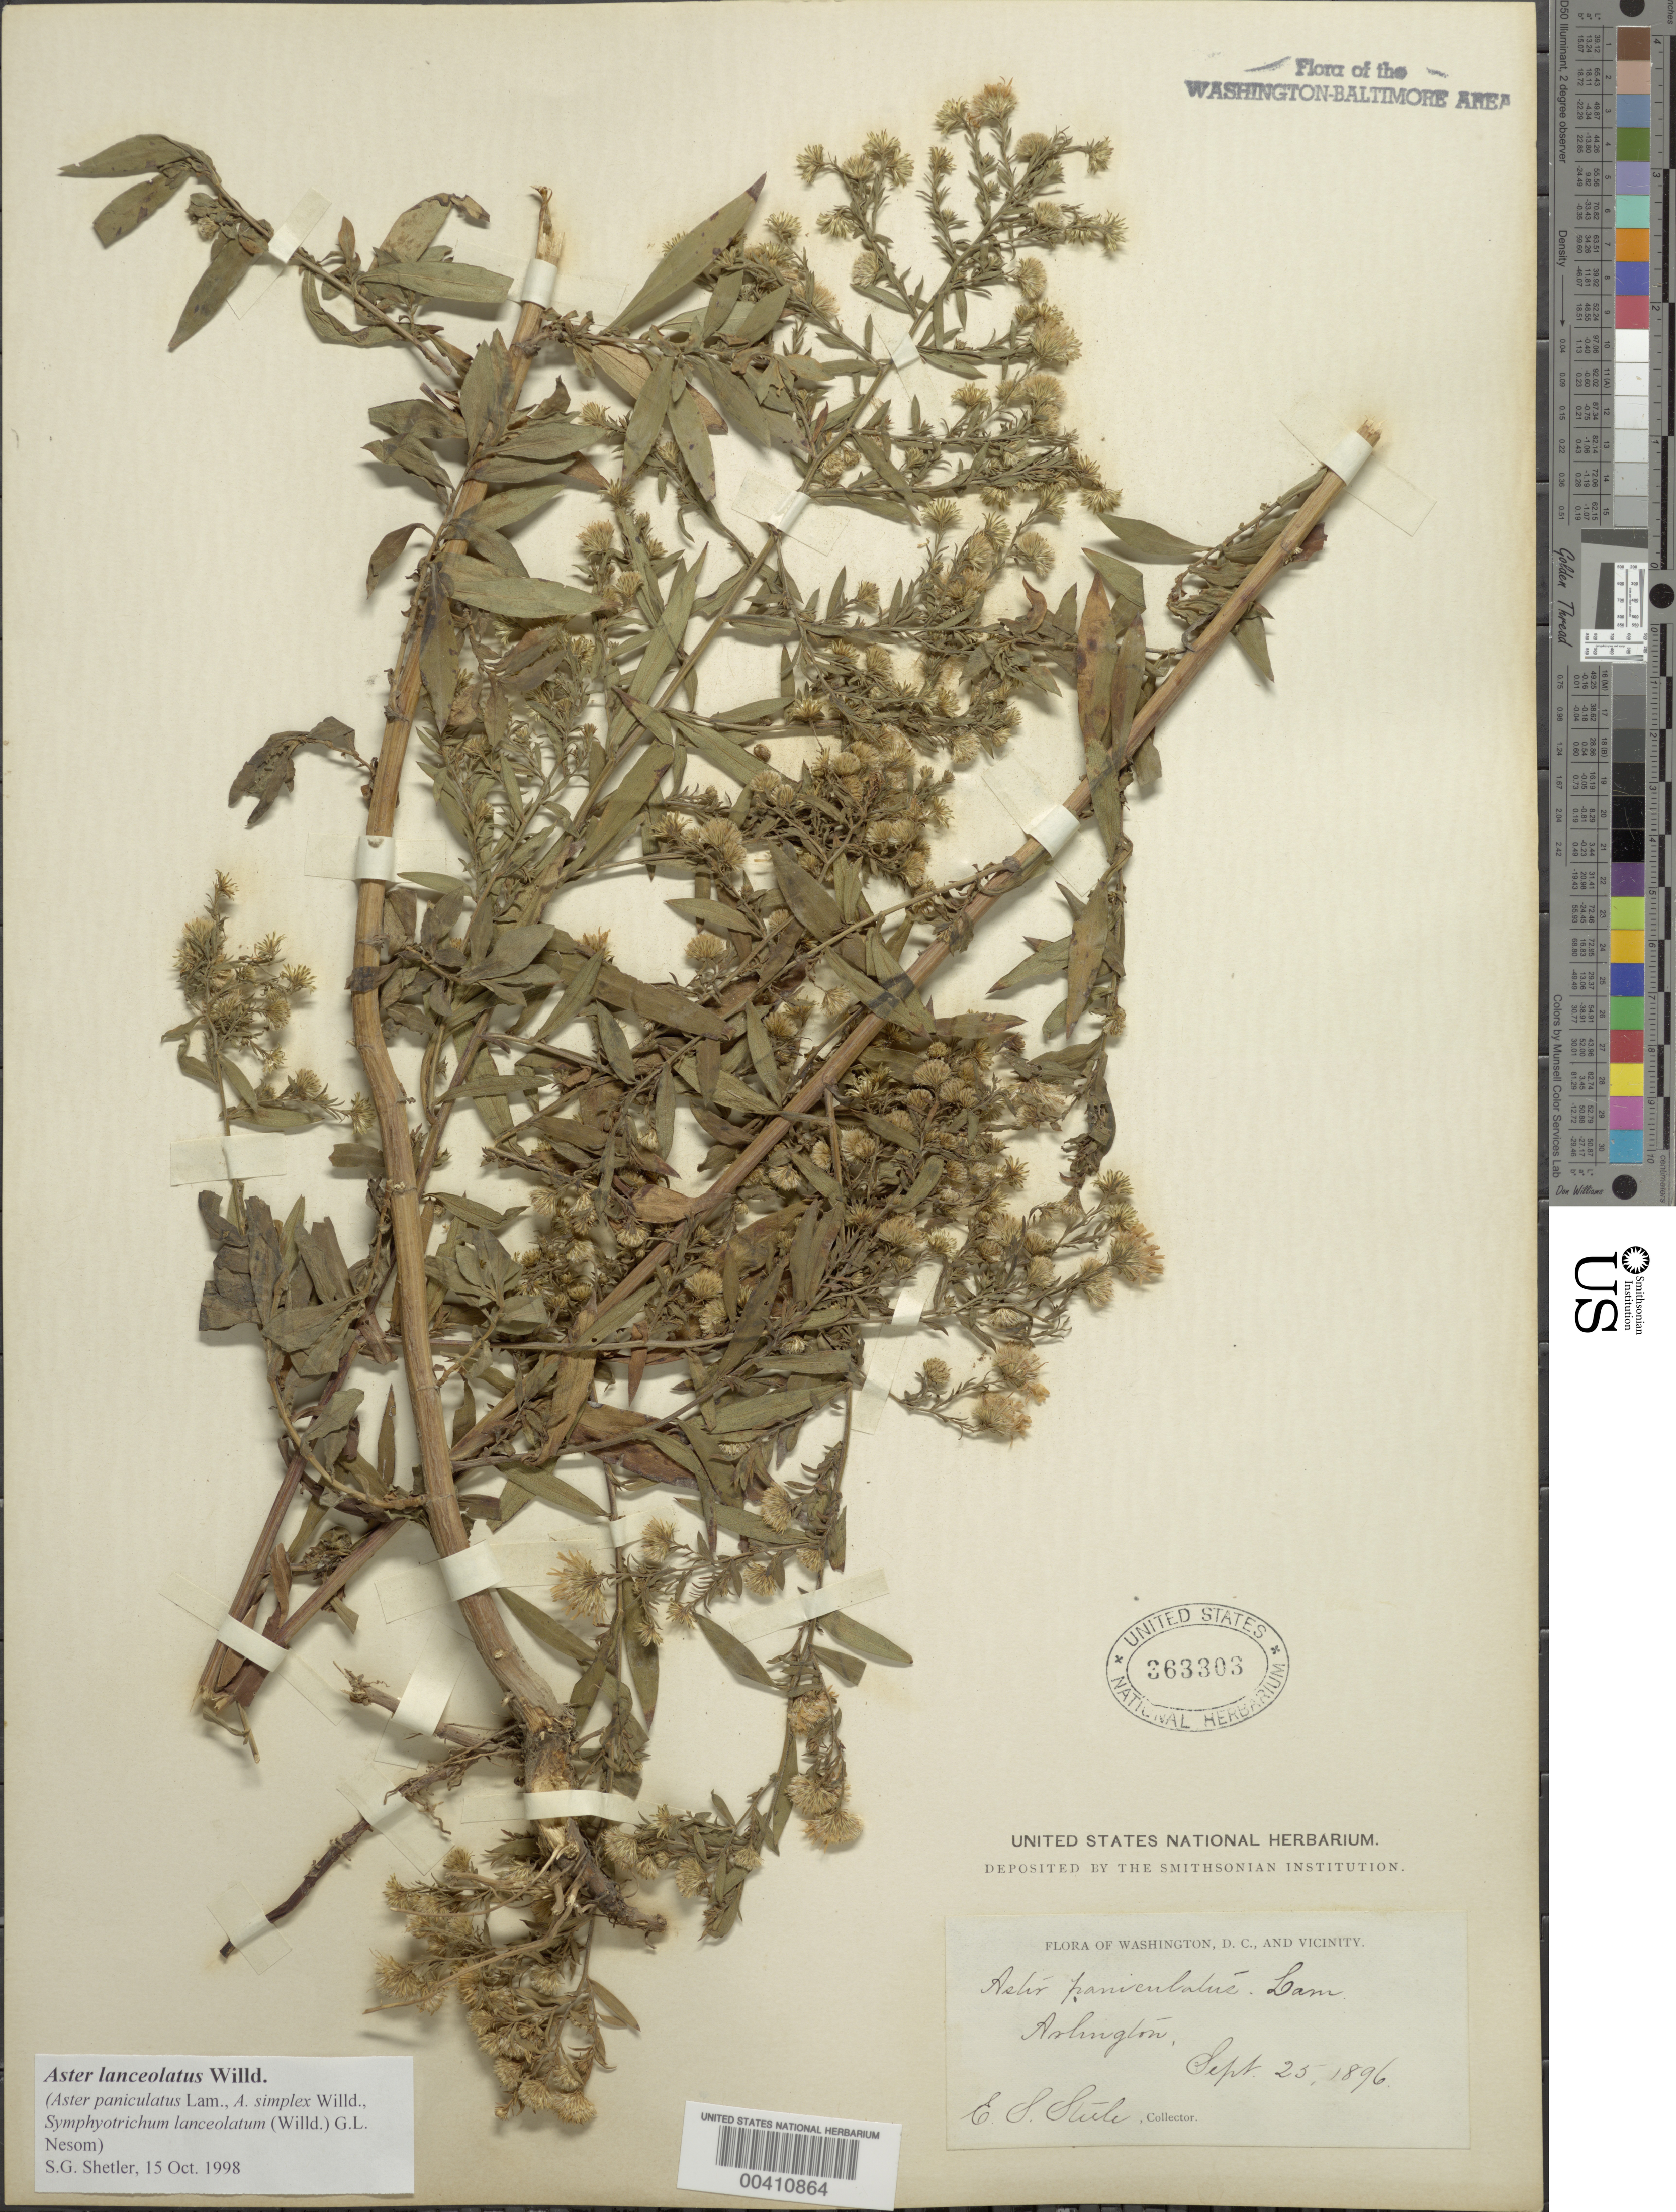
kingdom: Plantae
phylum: Tracheophyta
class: Magnoliopsida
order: Asterales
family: Asteraceae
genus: Symphyotrichum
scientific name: Symphyotrichum lanceolatum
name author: (Willd.) G.L. Nesom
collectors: E. Steele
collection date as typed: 25 Sep 1896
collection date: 1896-09-25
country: United States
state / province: Virginia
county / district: Arlington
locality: Arlington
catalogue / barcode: US 363303